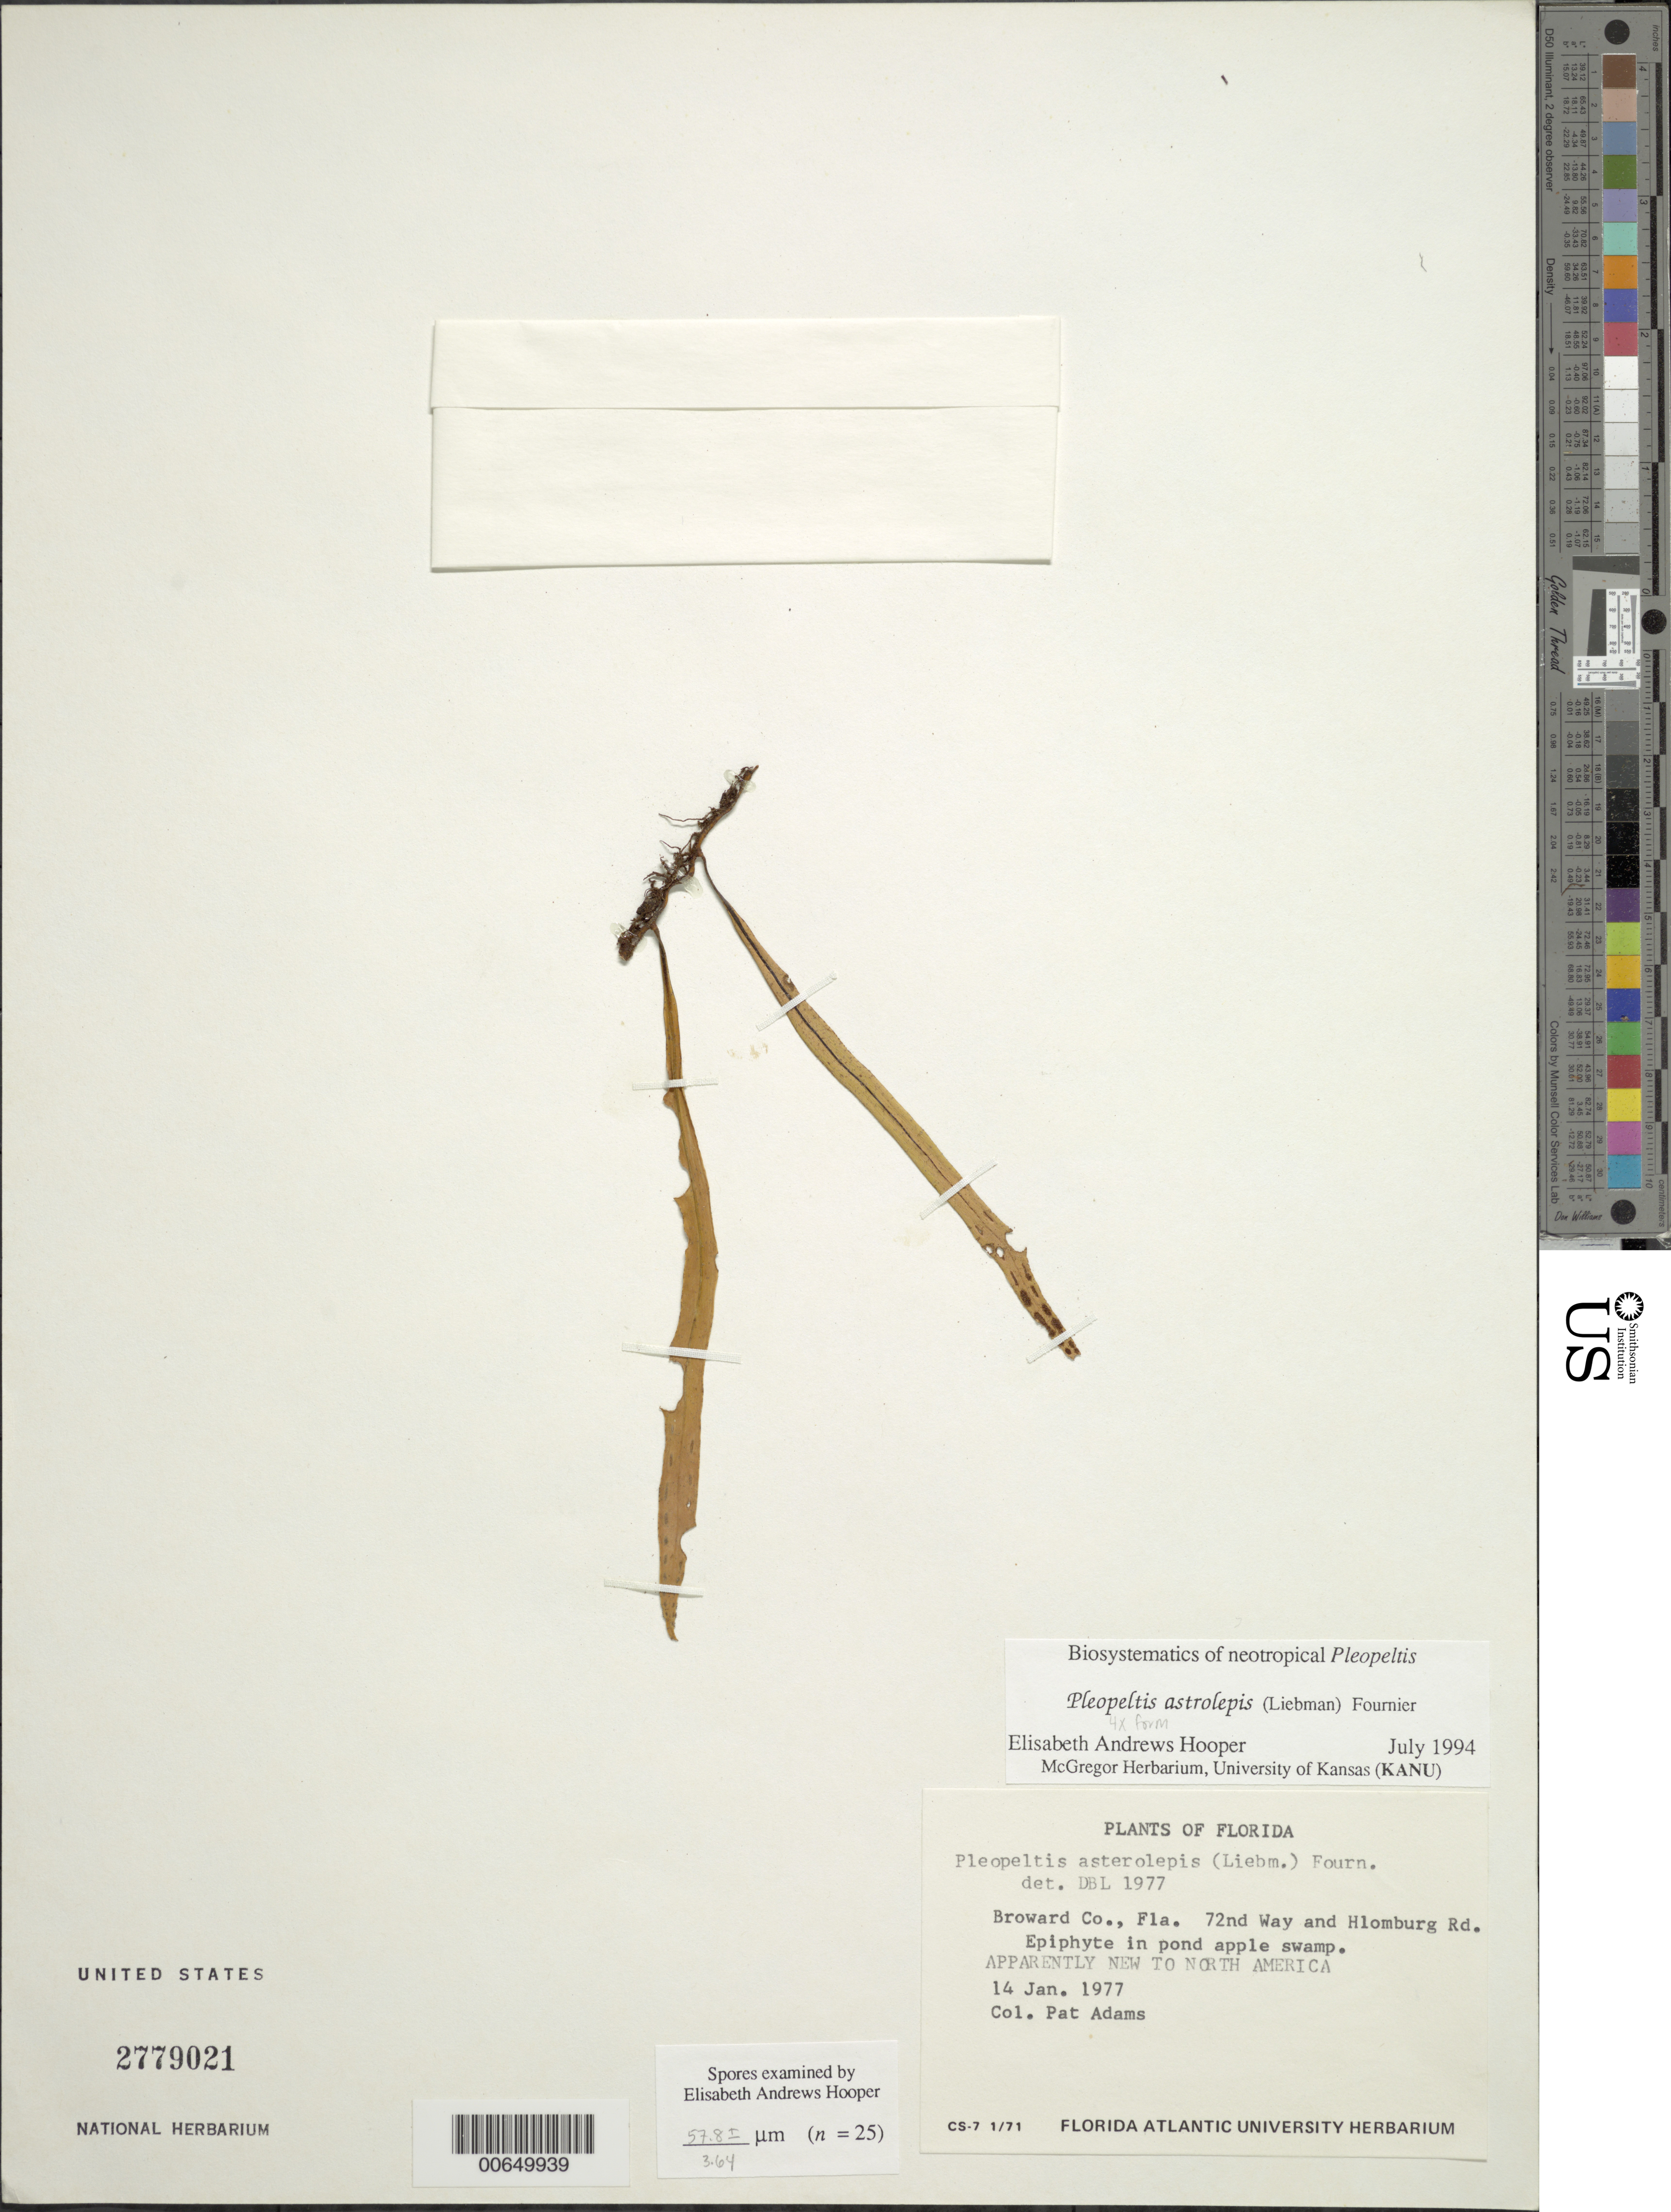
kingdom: Plantae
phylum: Tracheophyta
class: Polypodiopsida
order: Polypodiales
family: Polypodiaceae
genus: Pleopeltis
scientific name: Pleopeltis astrolepis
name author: (Liebm.) E. Fourn.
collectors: W. P. Adams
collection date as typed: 14 Jan 1977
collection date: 1977-01-14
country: United States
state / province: Florida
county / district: Broward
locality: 72nd Way & Holmberg Rd. Epiphyte in pond apple swamp. Apparently new to N. America.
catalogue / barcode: US 2779021